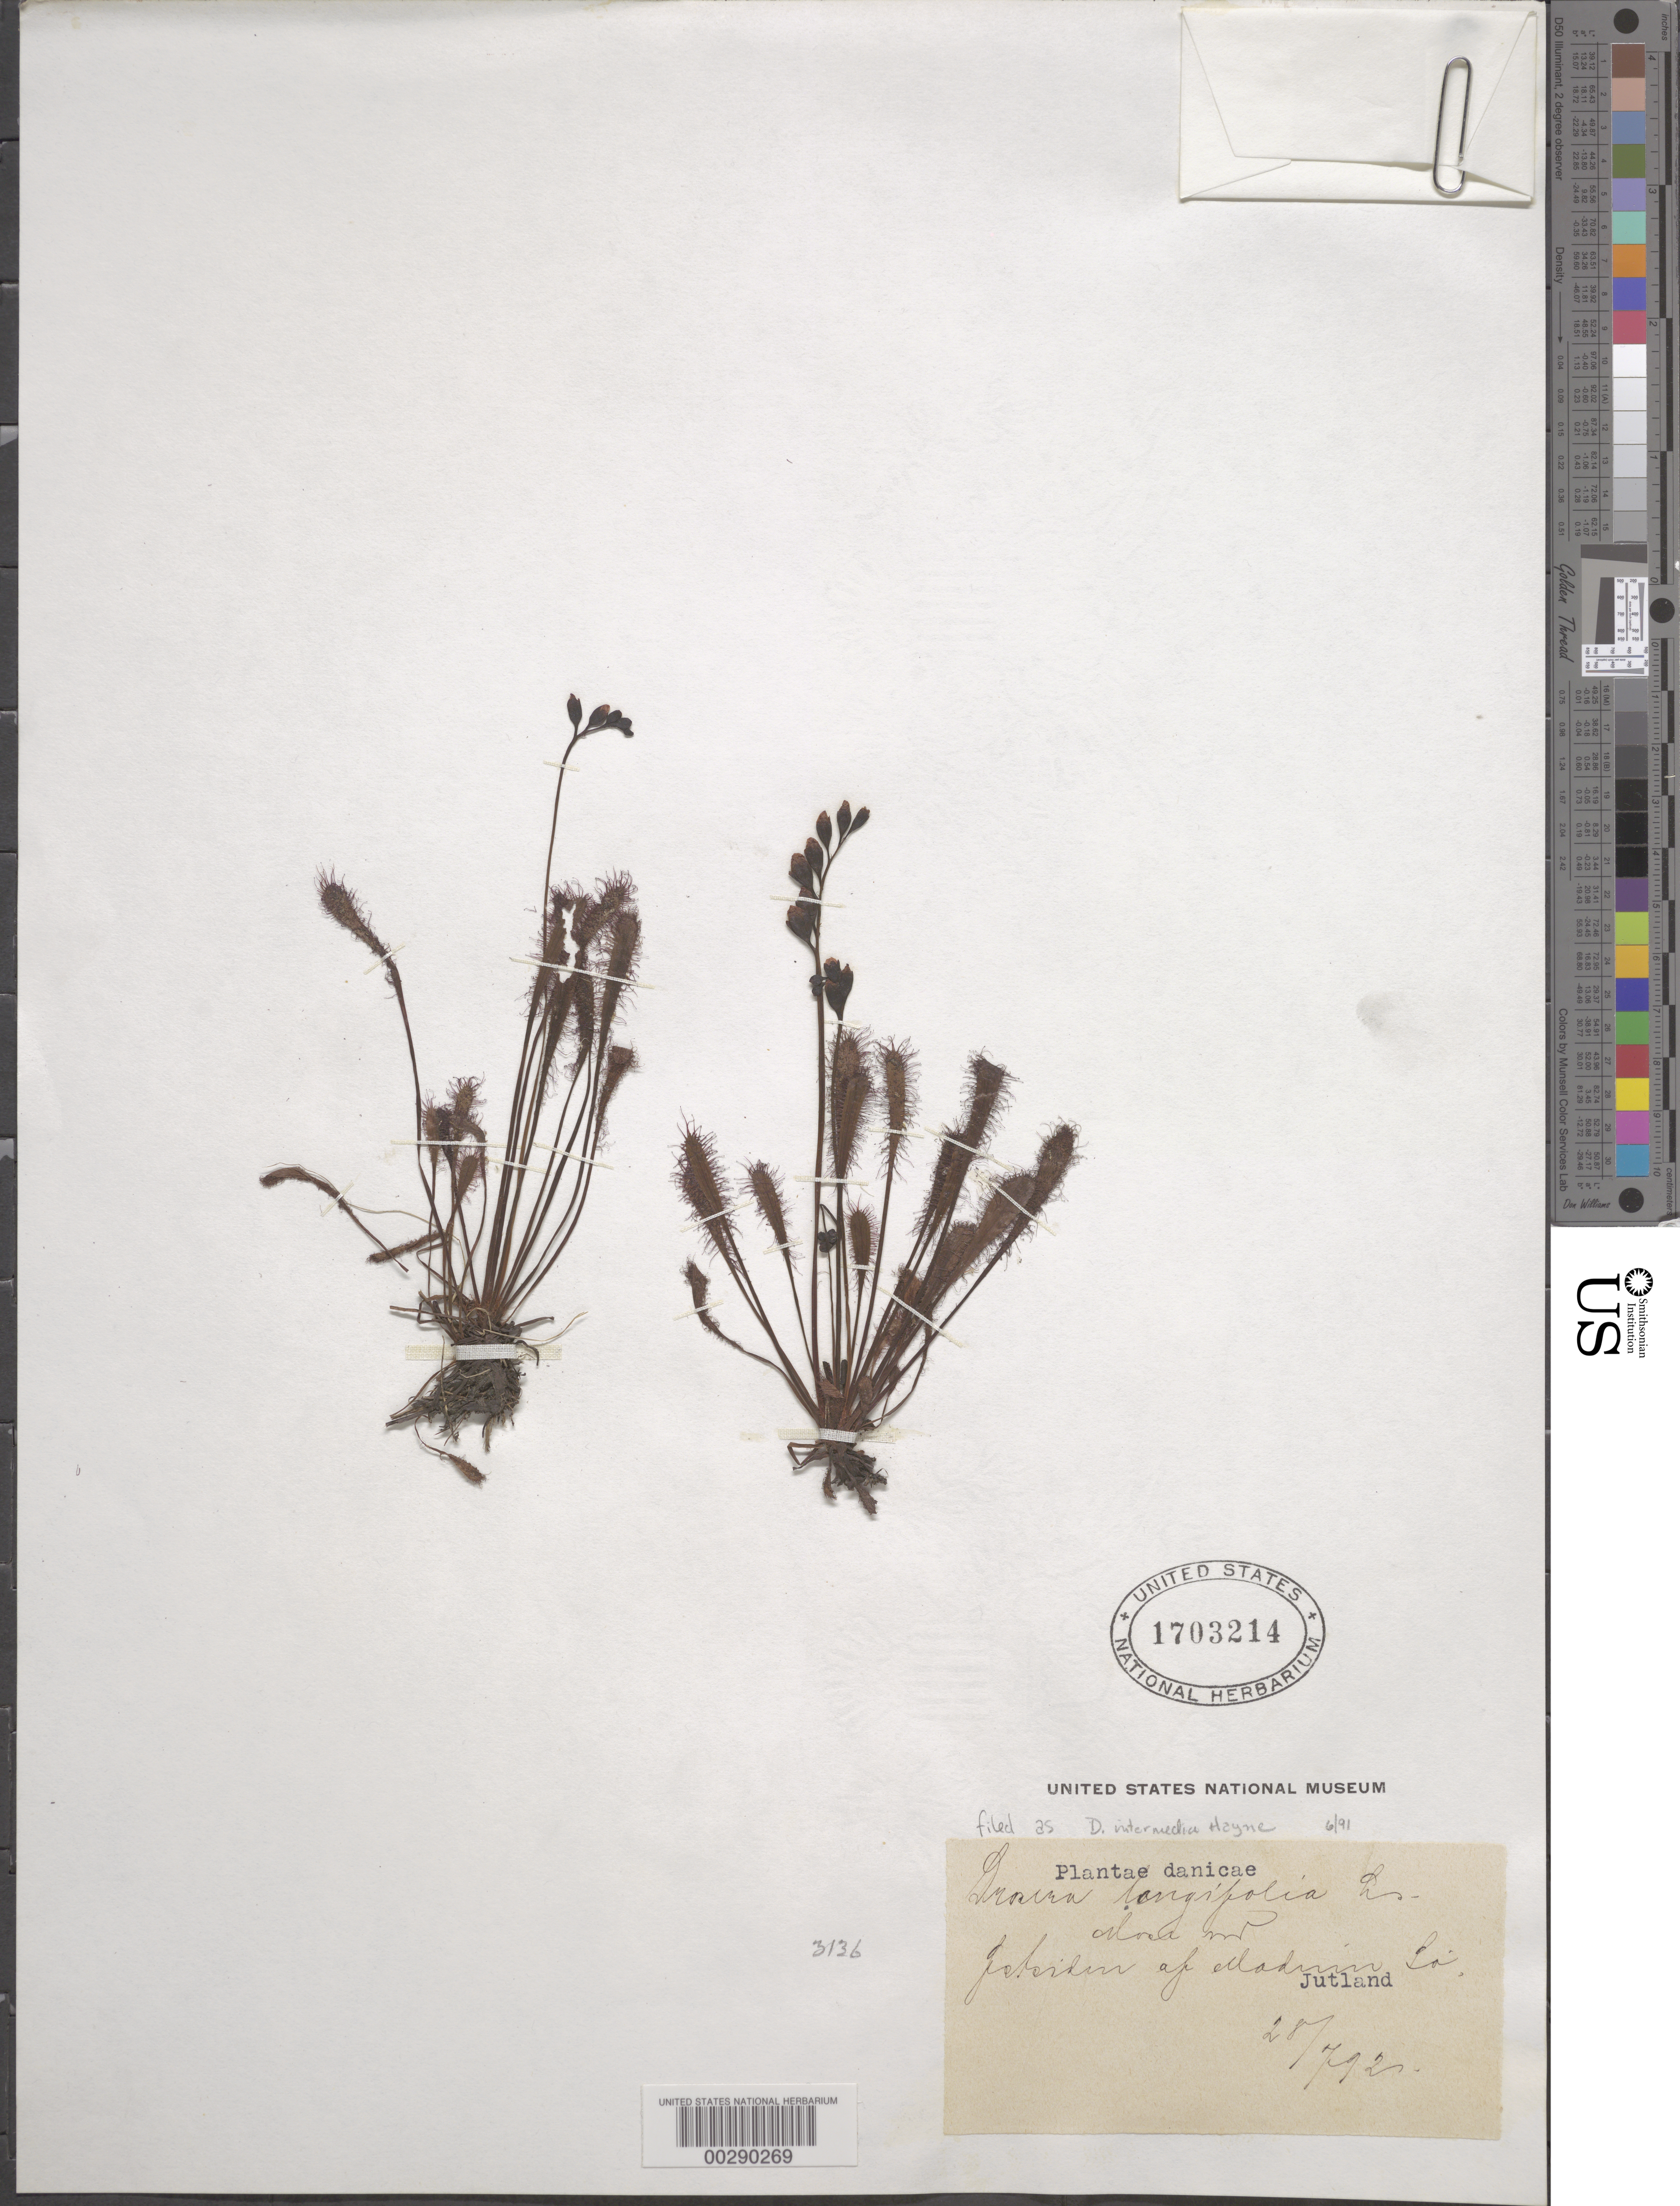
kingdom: Plantae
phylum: Tracheophyta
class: Magnoliopsida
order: Caryophyllales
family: Droseraceae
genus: Drosera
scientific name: Drosera intermedia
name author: Hayne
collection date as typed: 28 Jul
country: Denmark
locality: Jutland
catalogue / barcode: US 1703214